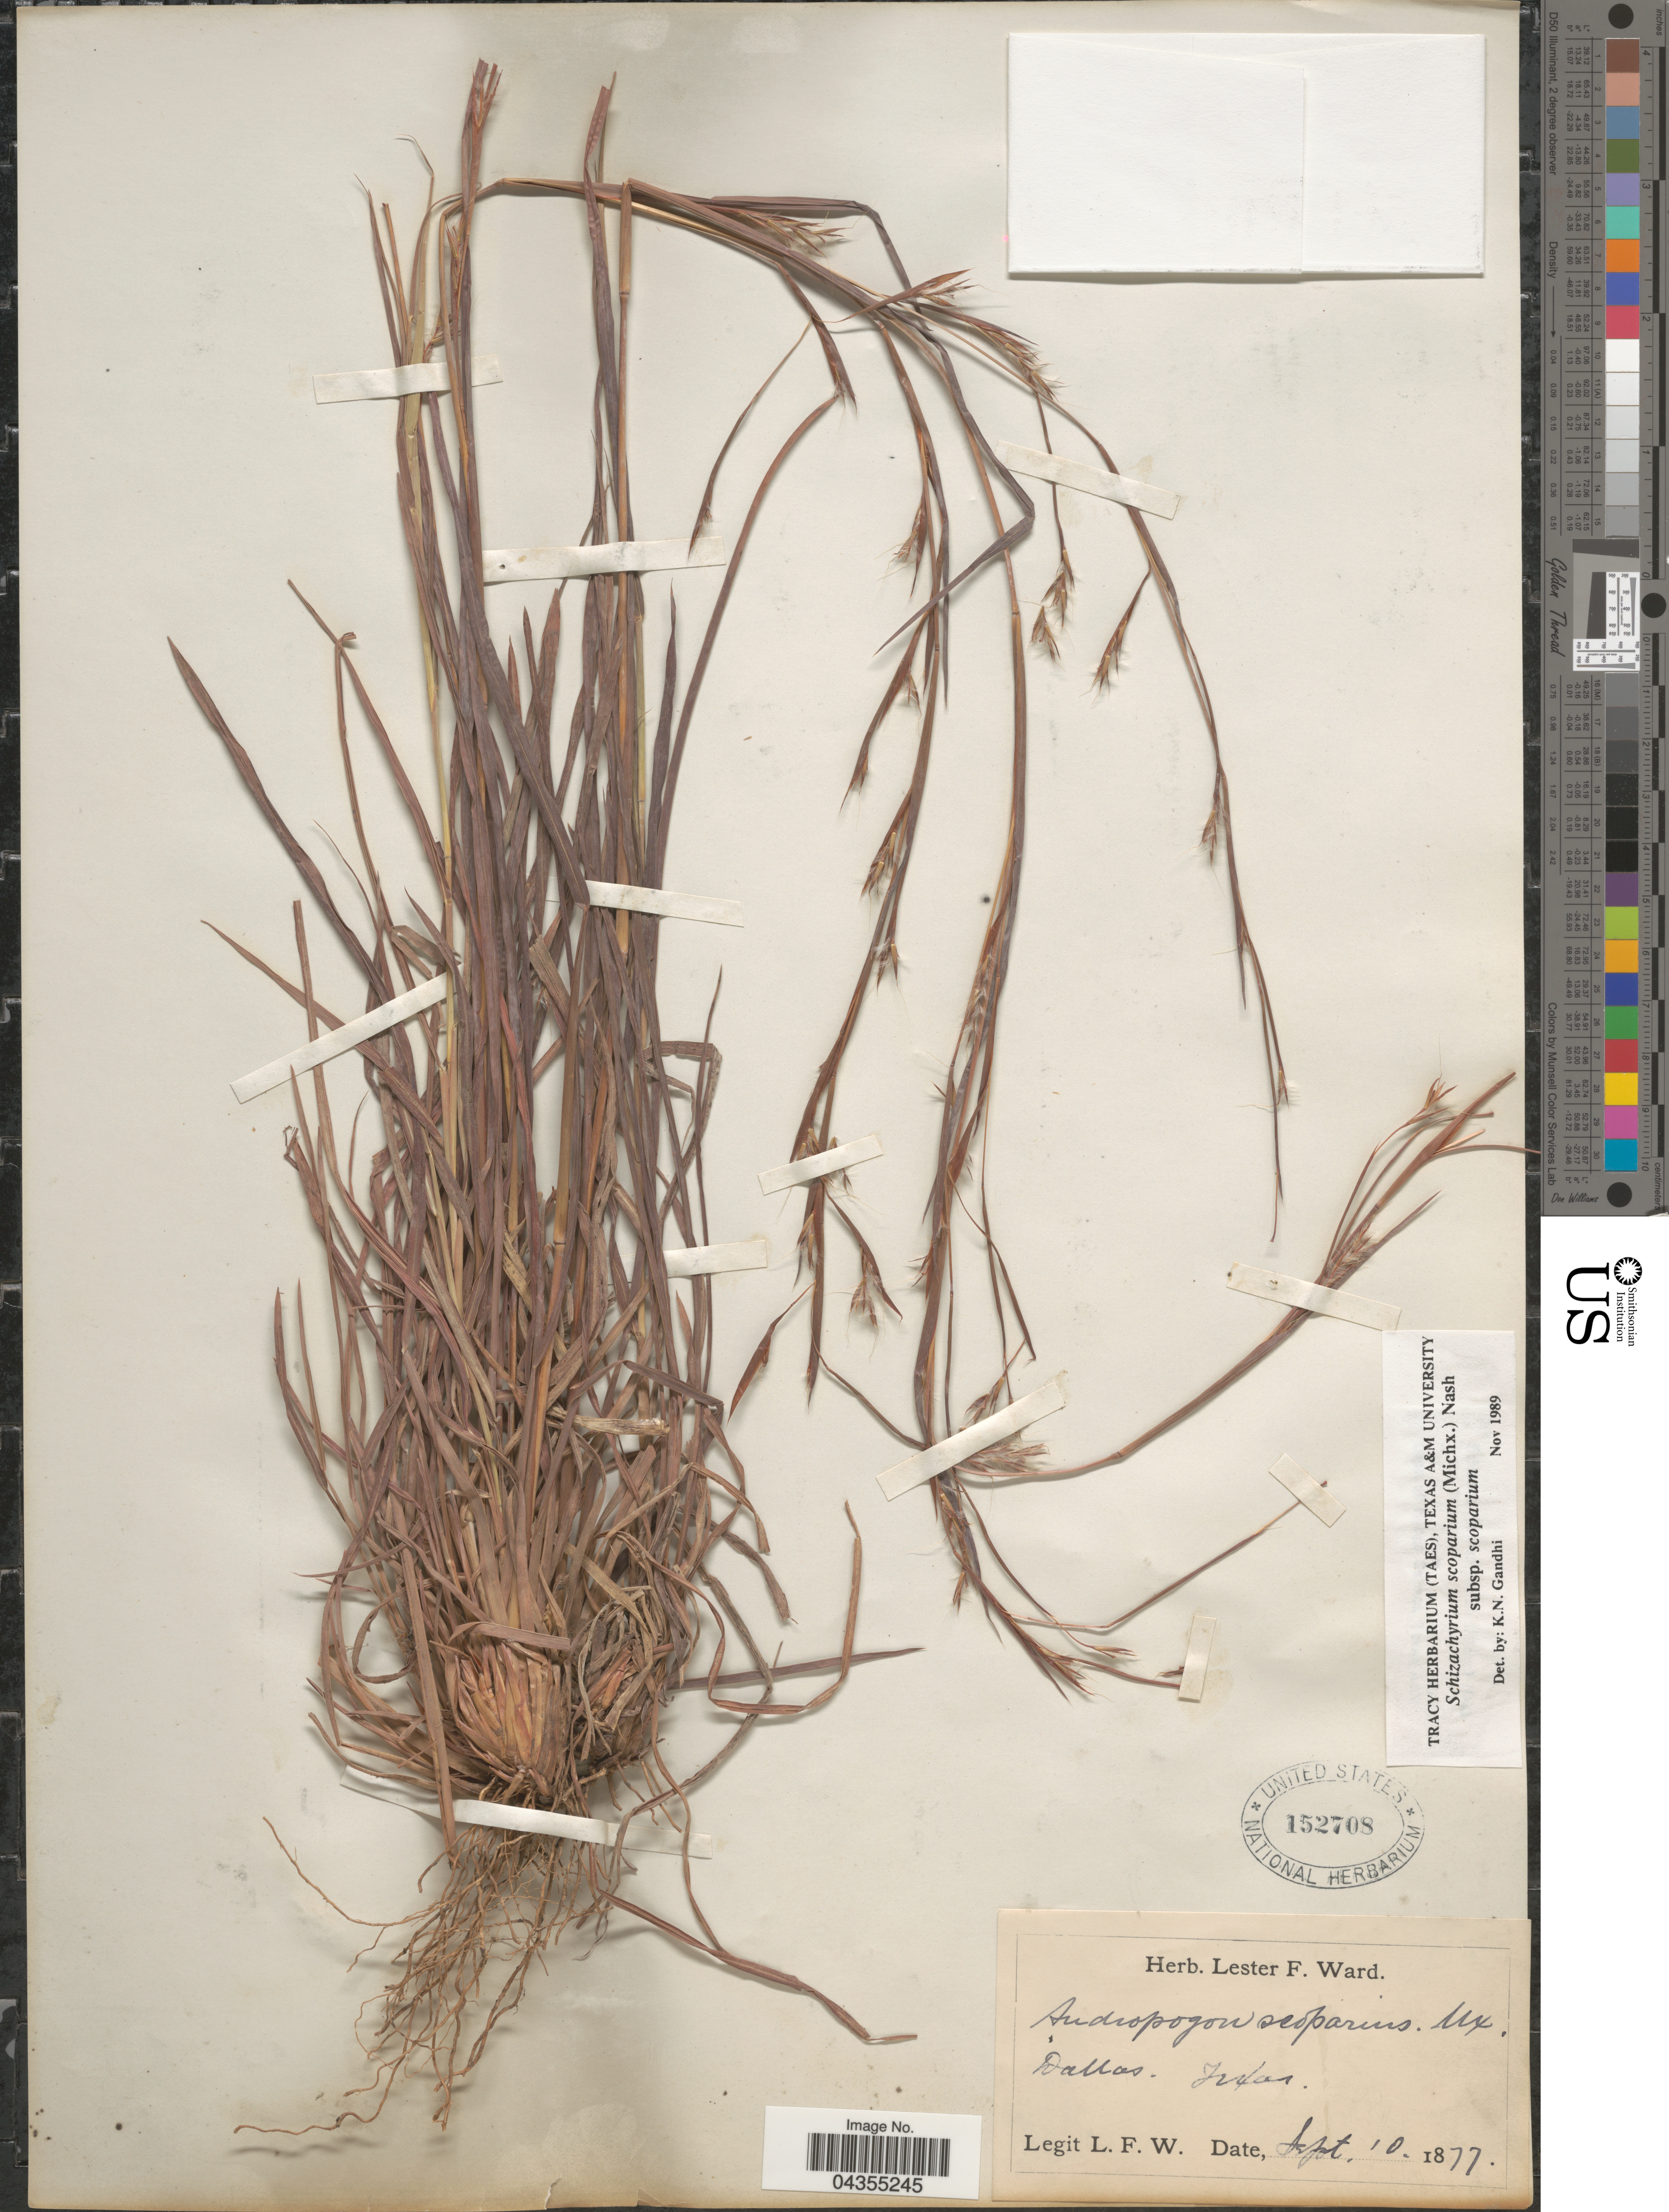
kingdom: Plantae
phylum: Tracheophyta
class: Liliopsida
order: Poales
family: Poaceae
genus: Schizachyrium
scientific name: Schizachyrium scoparium var. scoparium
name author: (Michx.) Nash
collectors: L. F. Ward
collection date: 1877-09-10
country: United States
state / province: Texas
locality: Dallas.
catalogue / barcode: US 152708